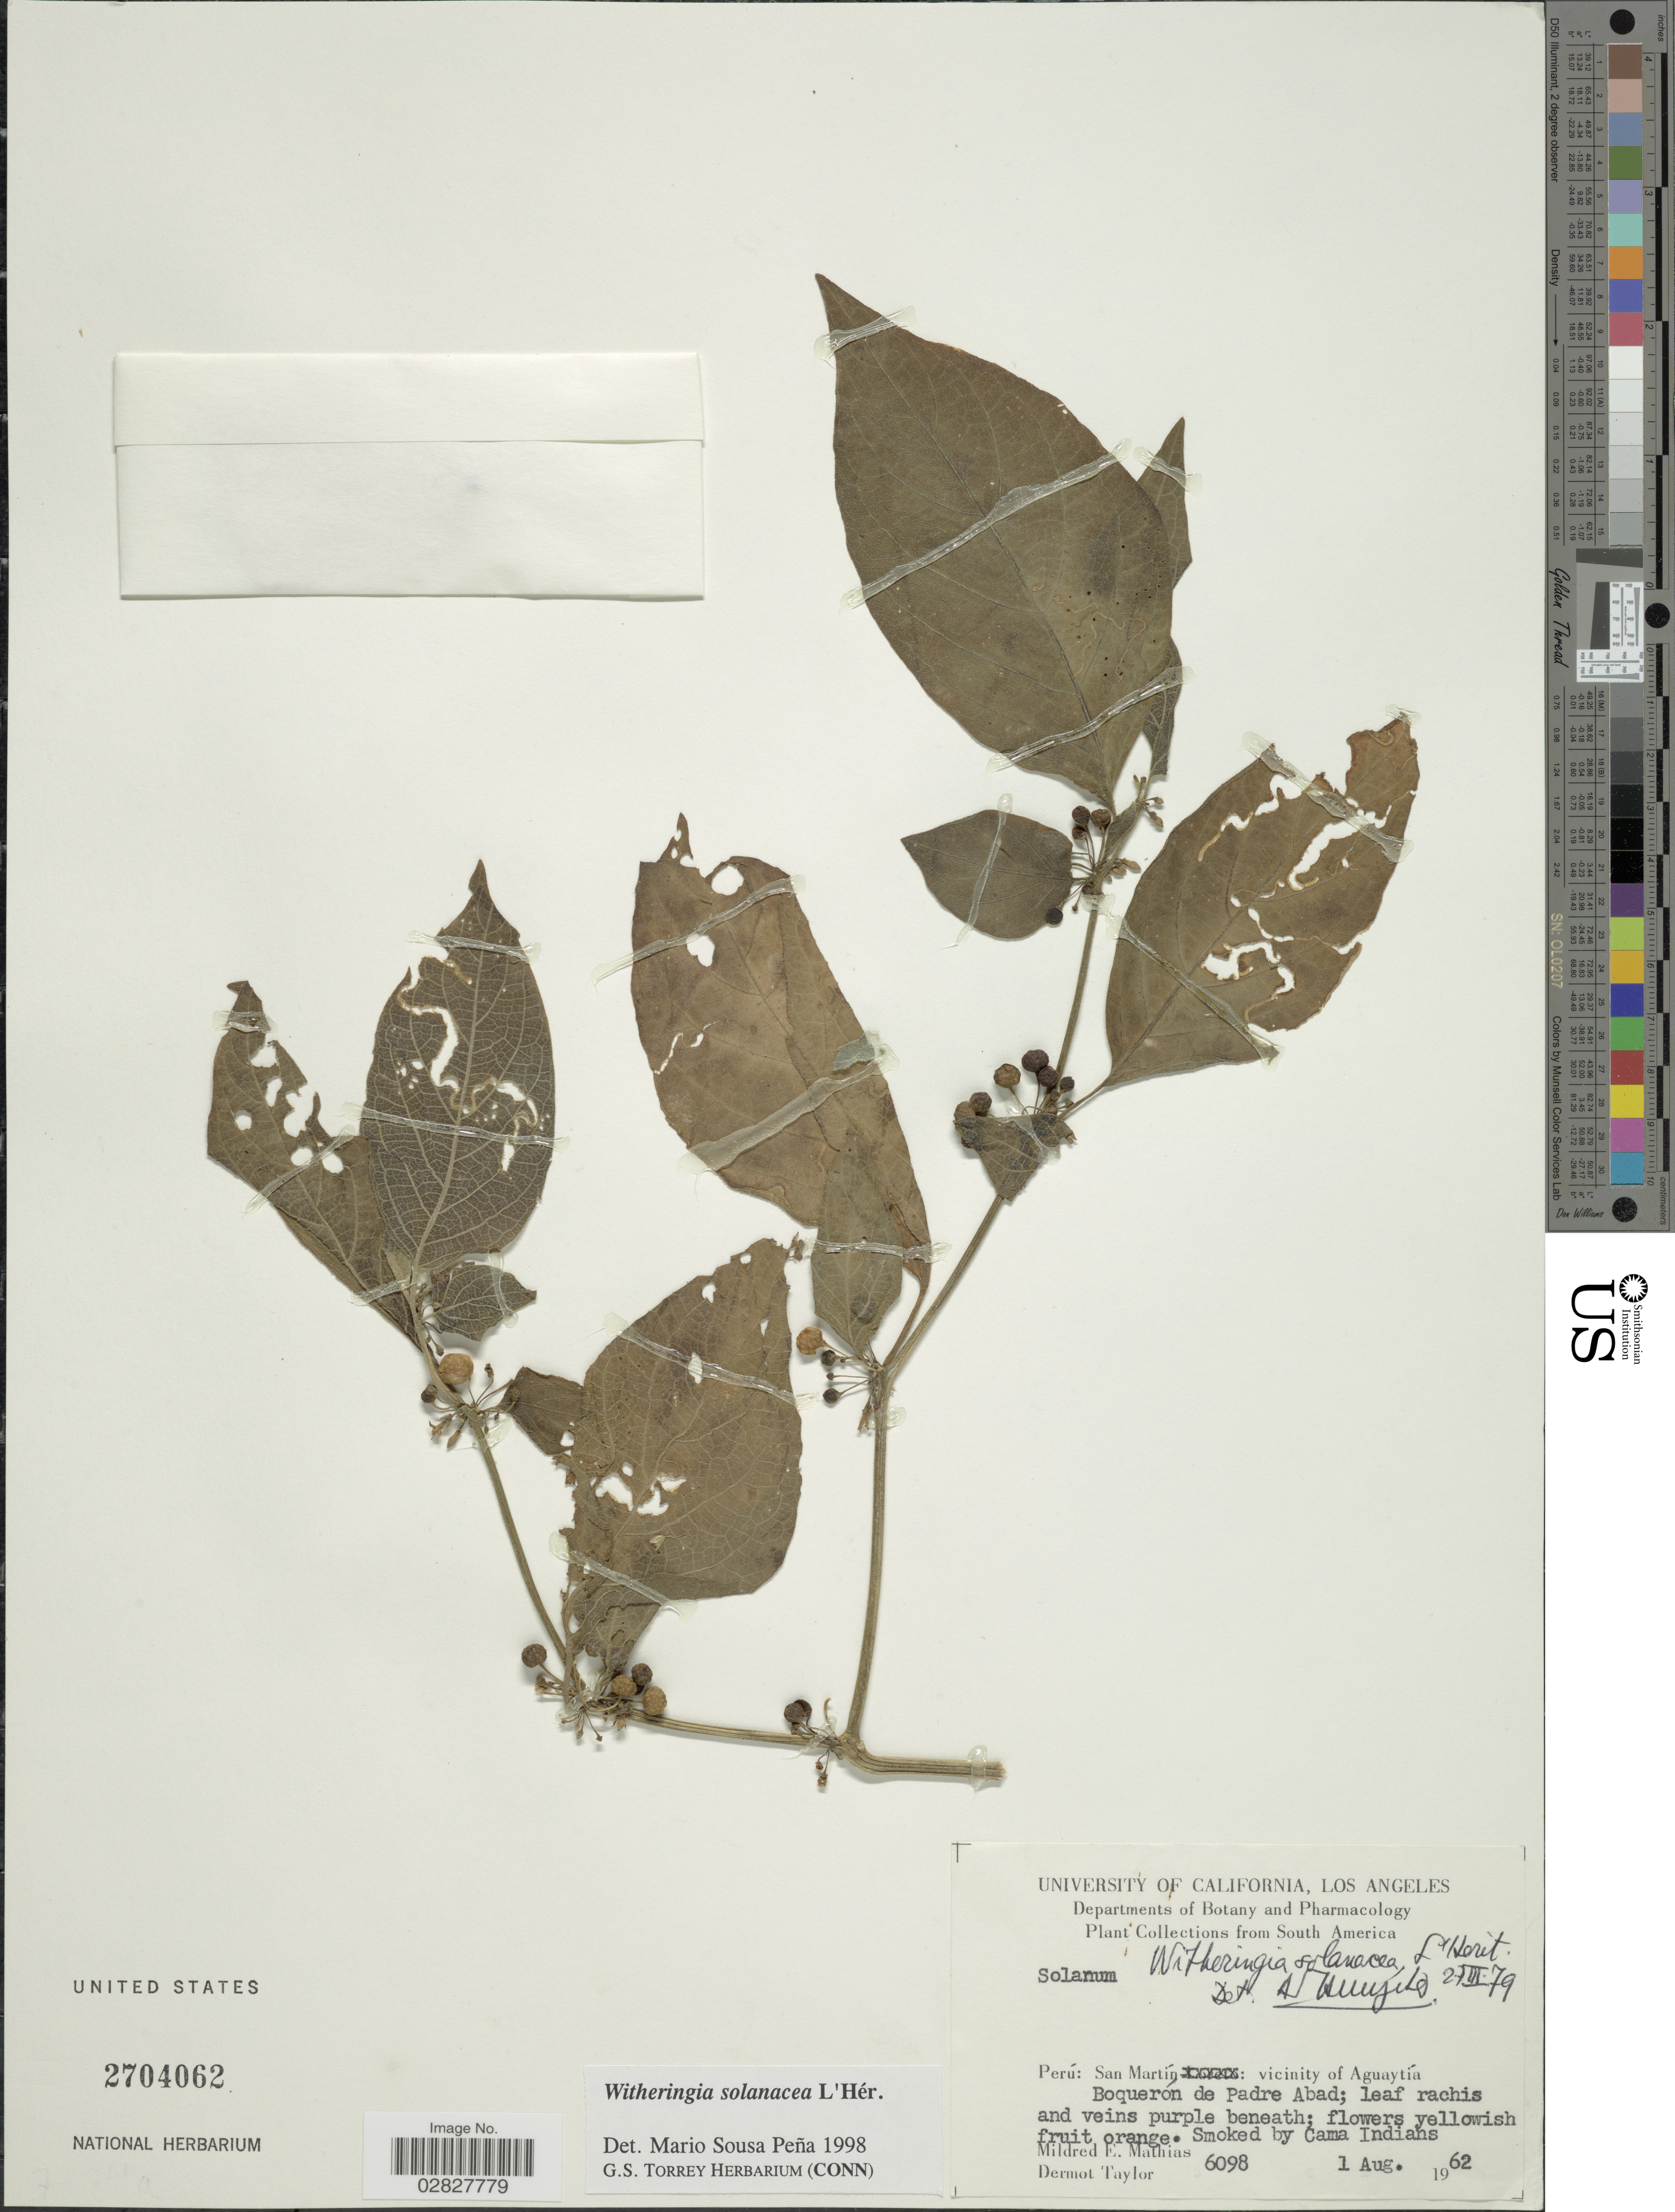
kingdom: Plantae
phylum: Tracheophyta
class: Magnoliopsida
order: Solanales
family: Solanaceae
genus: Witheringia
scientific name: Witheringia solanacea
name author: L'Hér.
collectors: M. E. Mathias & D. Taylor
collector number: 6098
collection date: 1962-08-01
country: Peru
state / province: San Martín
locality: Vicinity of Aguaytía. Boqueron de Padre Abad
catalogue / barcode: US 2704062